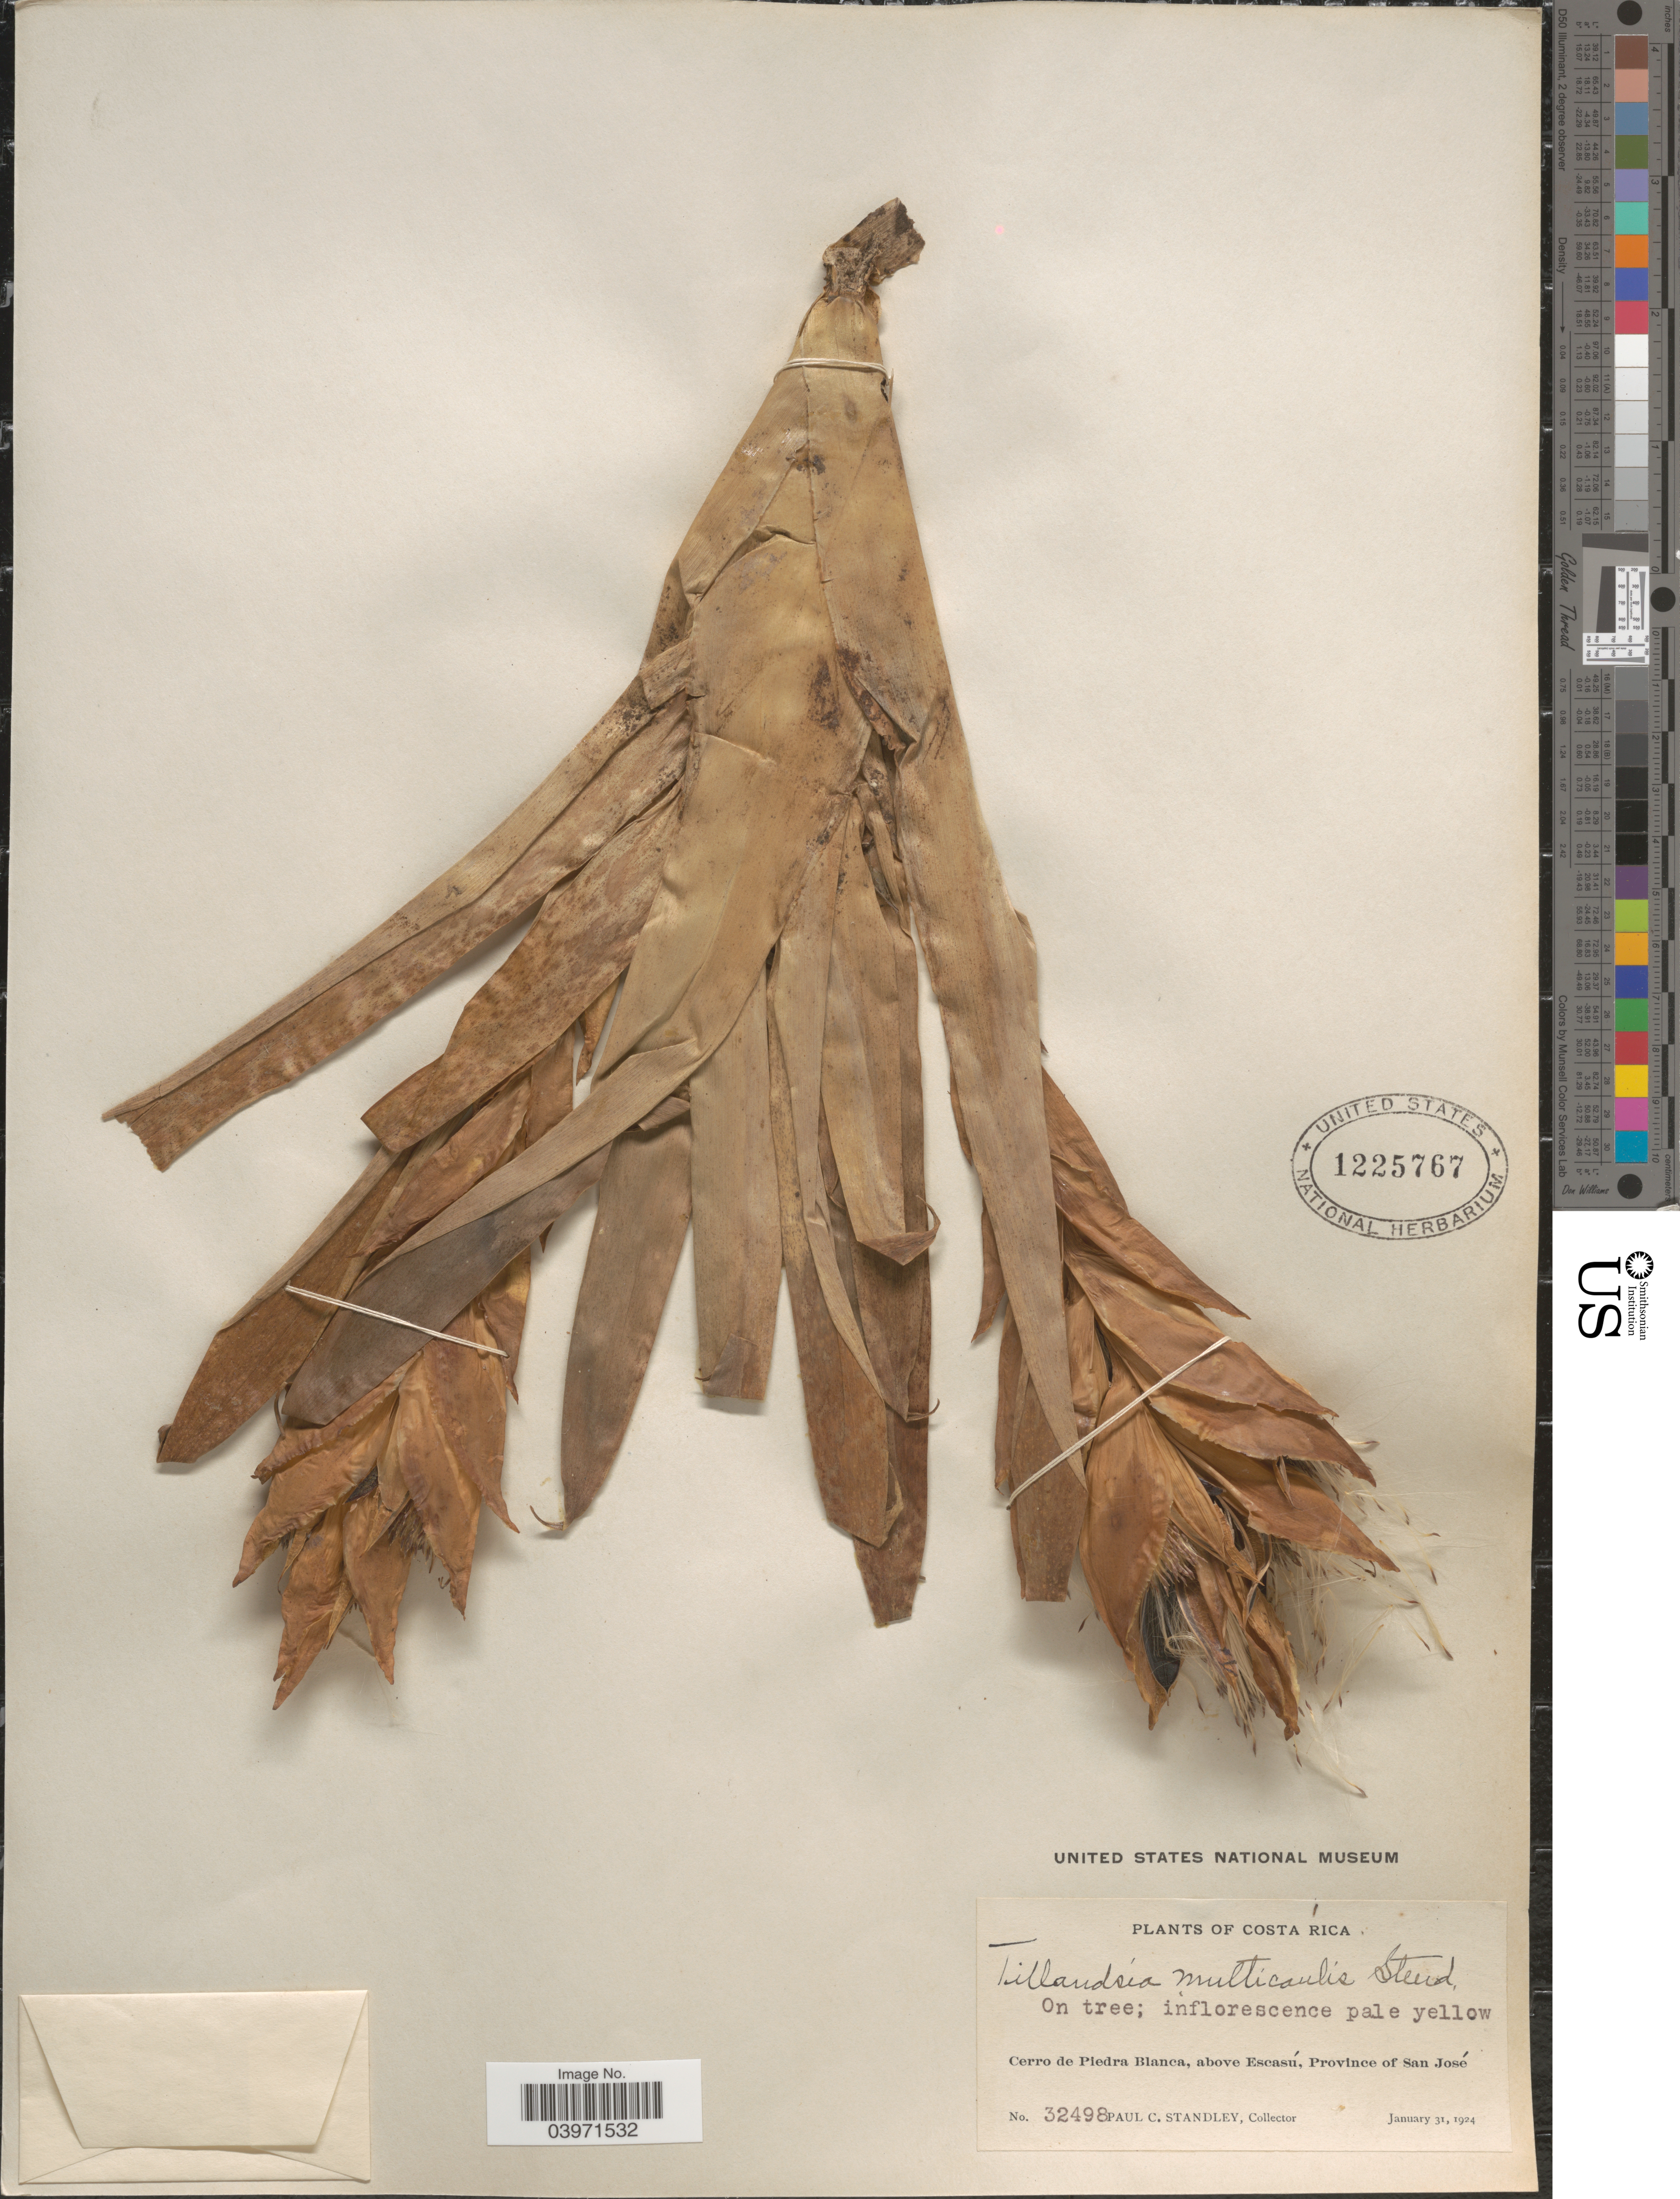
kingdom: Plantae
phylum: Tracheophyta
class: Liliopsida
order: Poales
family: Bromeliaceae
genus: Tillandsia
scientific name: Tillandsia multicaulis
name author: Steud.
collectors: P. C. Standley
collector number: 32498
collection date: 1924-01-31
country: Costa Rica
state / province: San José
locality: Cerro de Piedra Blanca, above Escasú.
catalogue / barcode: US 1225767